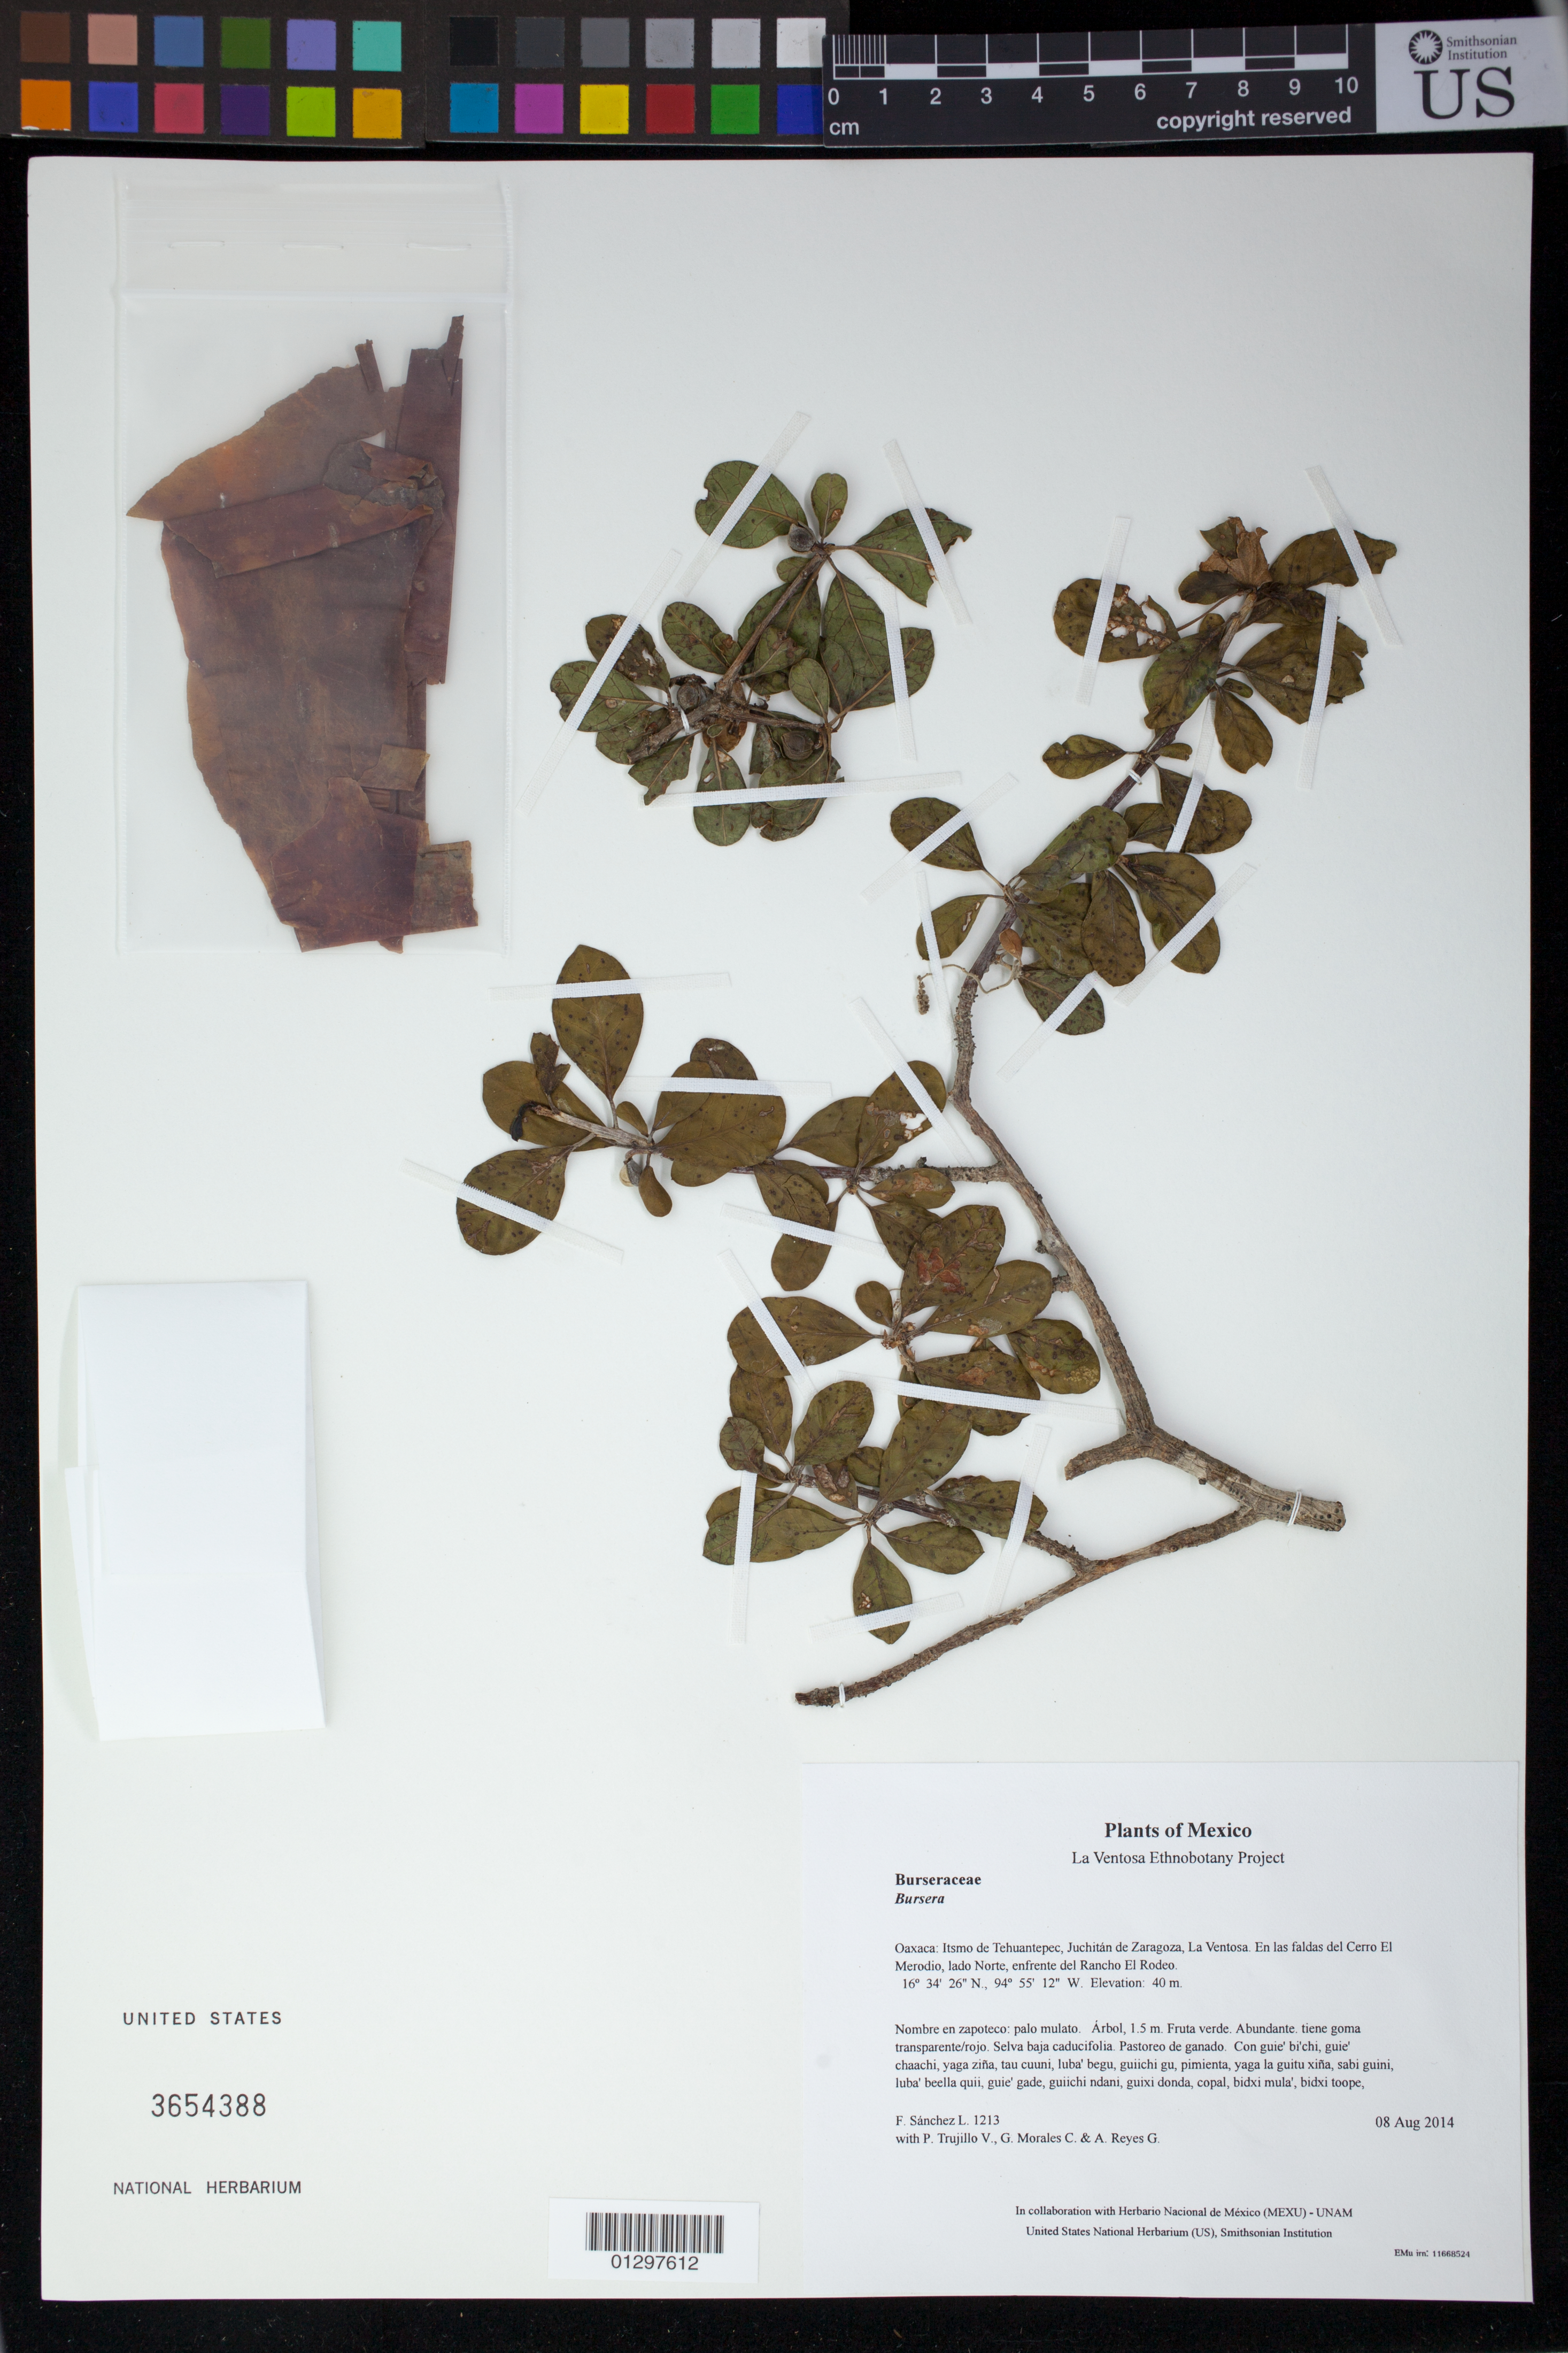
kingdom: Plantae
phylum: Tracheophyta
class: Magnoliopsida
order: Sapindales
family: Burseraceae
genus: Bursera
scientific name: Bursera schlechtendalii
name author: Engl.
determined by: Weeks, A.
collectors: F. Sánchez L., P. Trujillo V., G. Morales C. & A. Reyes G.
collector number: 1213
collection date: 2014-08-08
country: Mexico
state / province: Oaxaca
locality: Itsmo de Tehuantepec, Juchitán de Zaragoza, La Ventosa. En las faldas del Cerro El Merodio, lado Norte, enfrente del Rancho El Rodeo.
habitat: Selva baja caducifolia. Pastoreo de ganado.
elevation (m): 40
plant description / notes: MEXU, US; Yaga. 1.5 m. Cuaananaxhi naga'. Stale.; palo mulato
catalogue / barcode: US 3654388